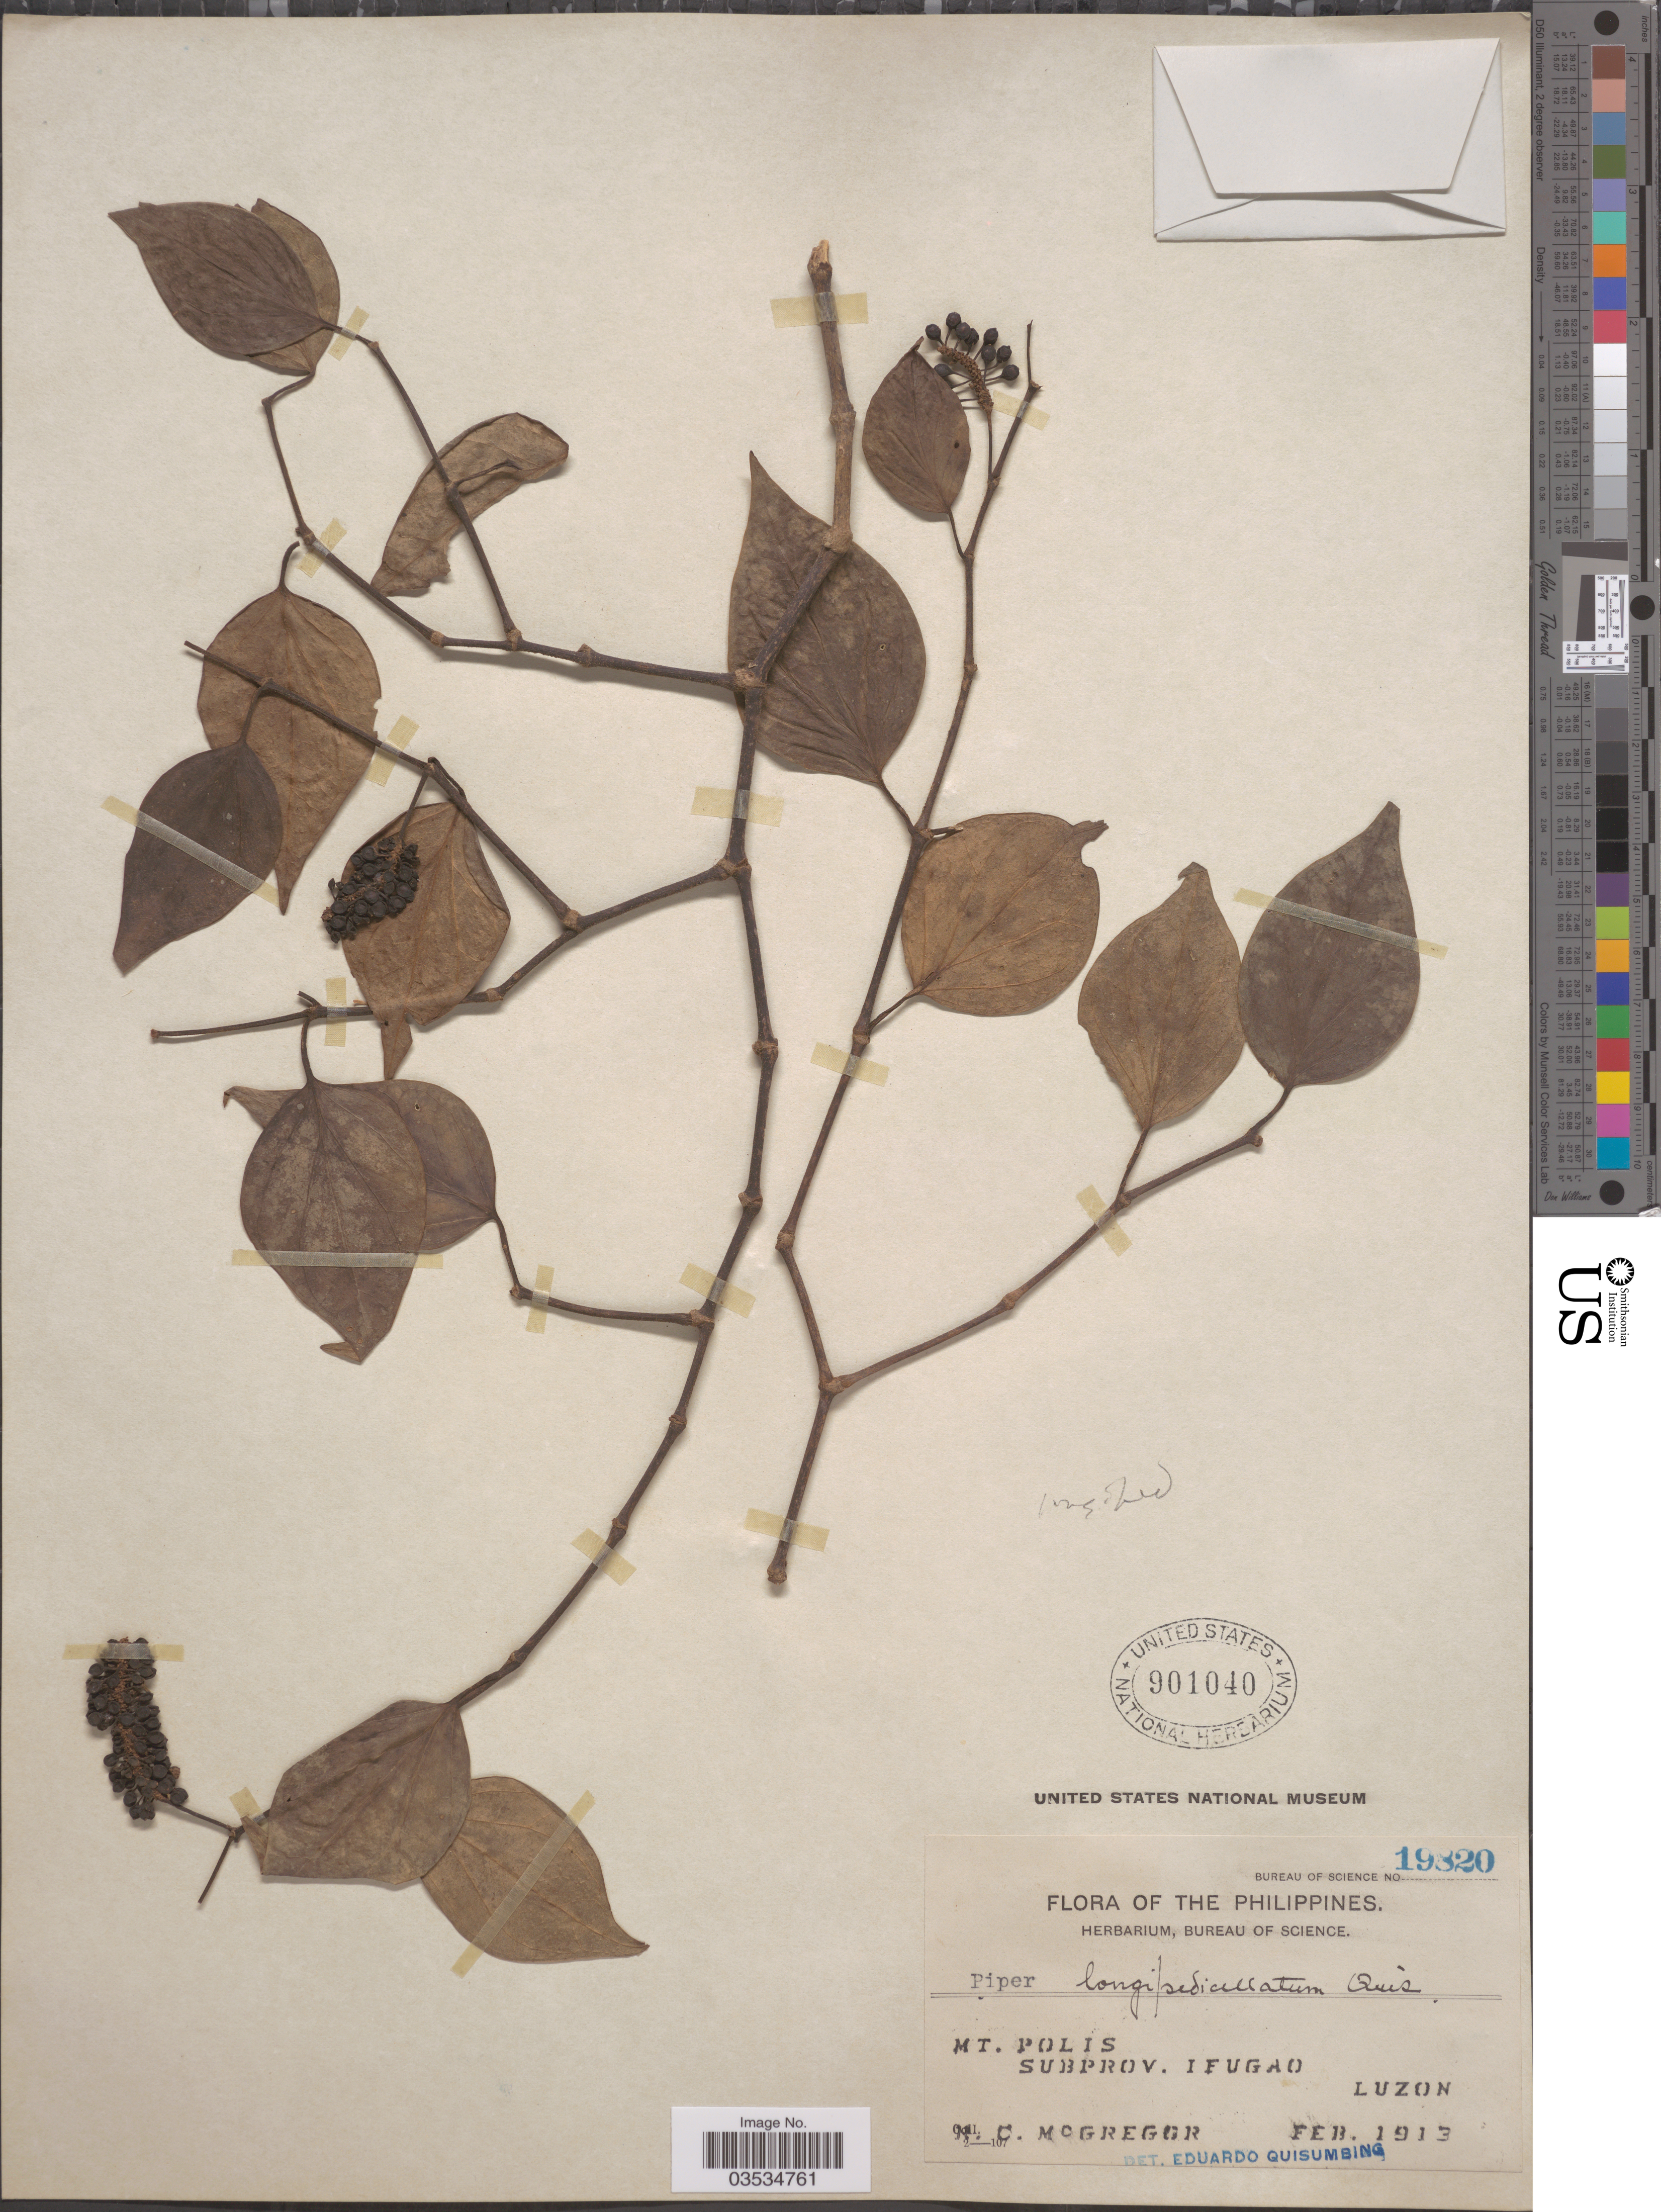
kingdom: Plantae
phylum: Tracheophyta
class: Magnoliopsida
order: Piperales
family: Piperaceae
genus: Piper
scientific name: Piper longipedicellatum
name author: Quisumb.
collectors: R. C. McGregor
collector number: Bureau of Science 19820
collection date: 1913-02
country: Philippines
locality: Mt. Polis. Subprov. Ifugao. Luzon.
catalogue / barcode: US 901040